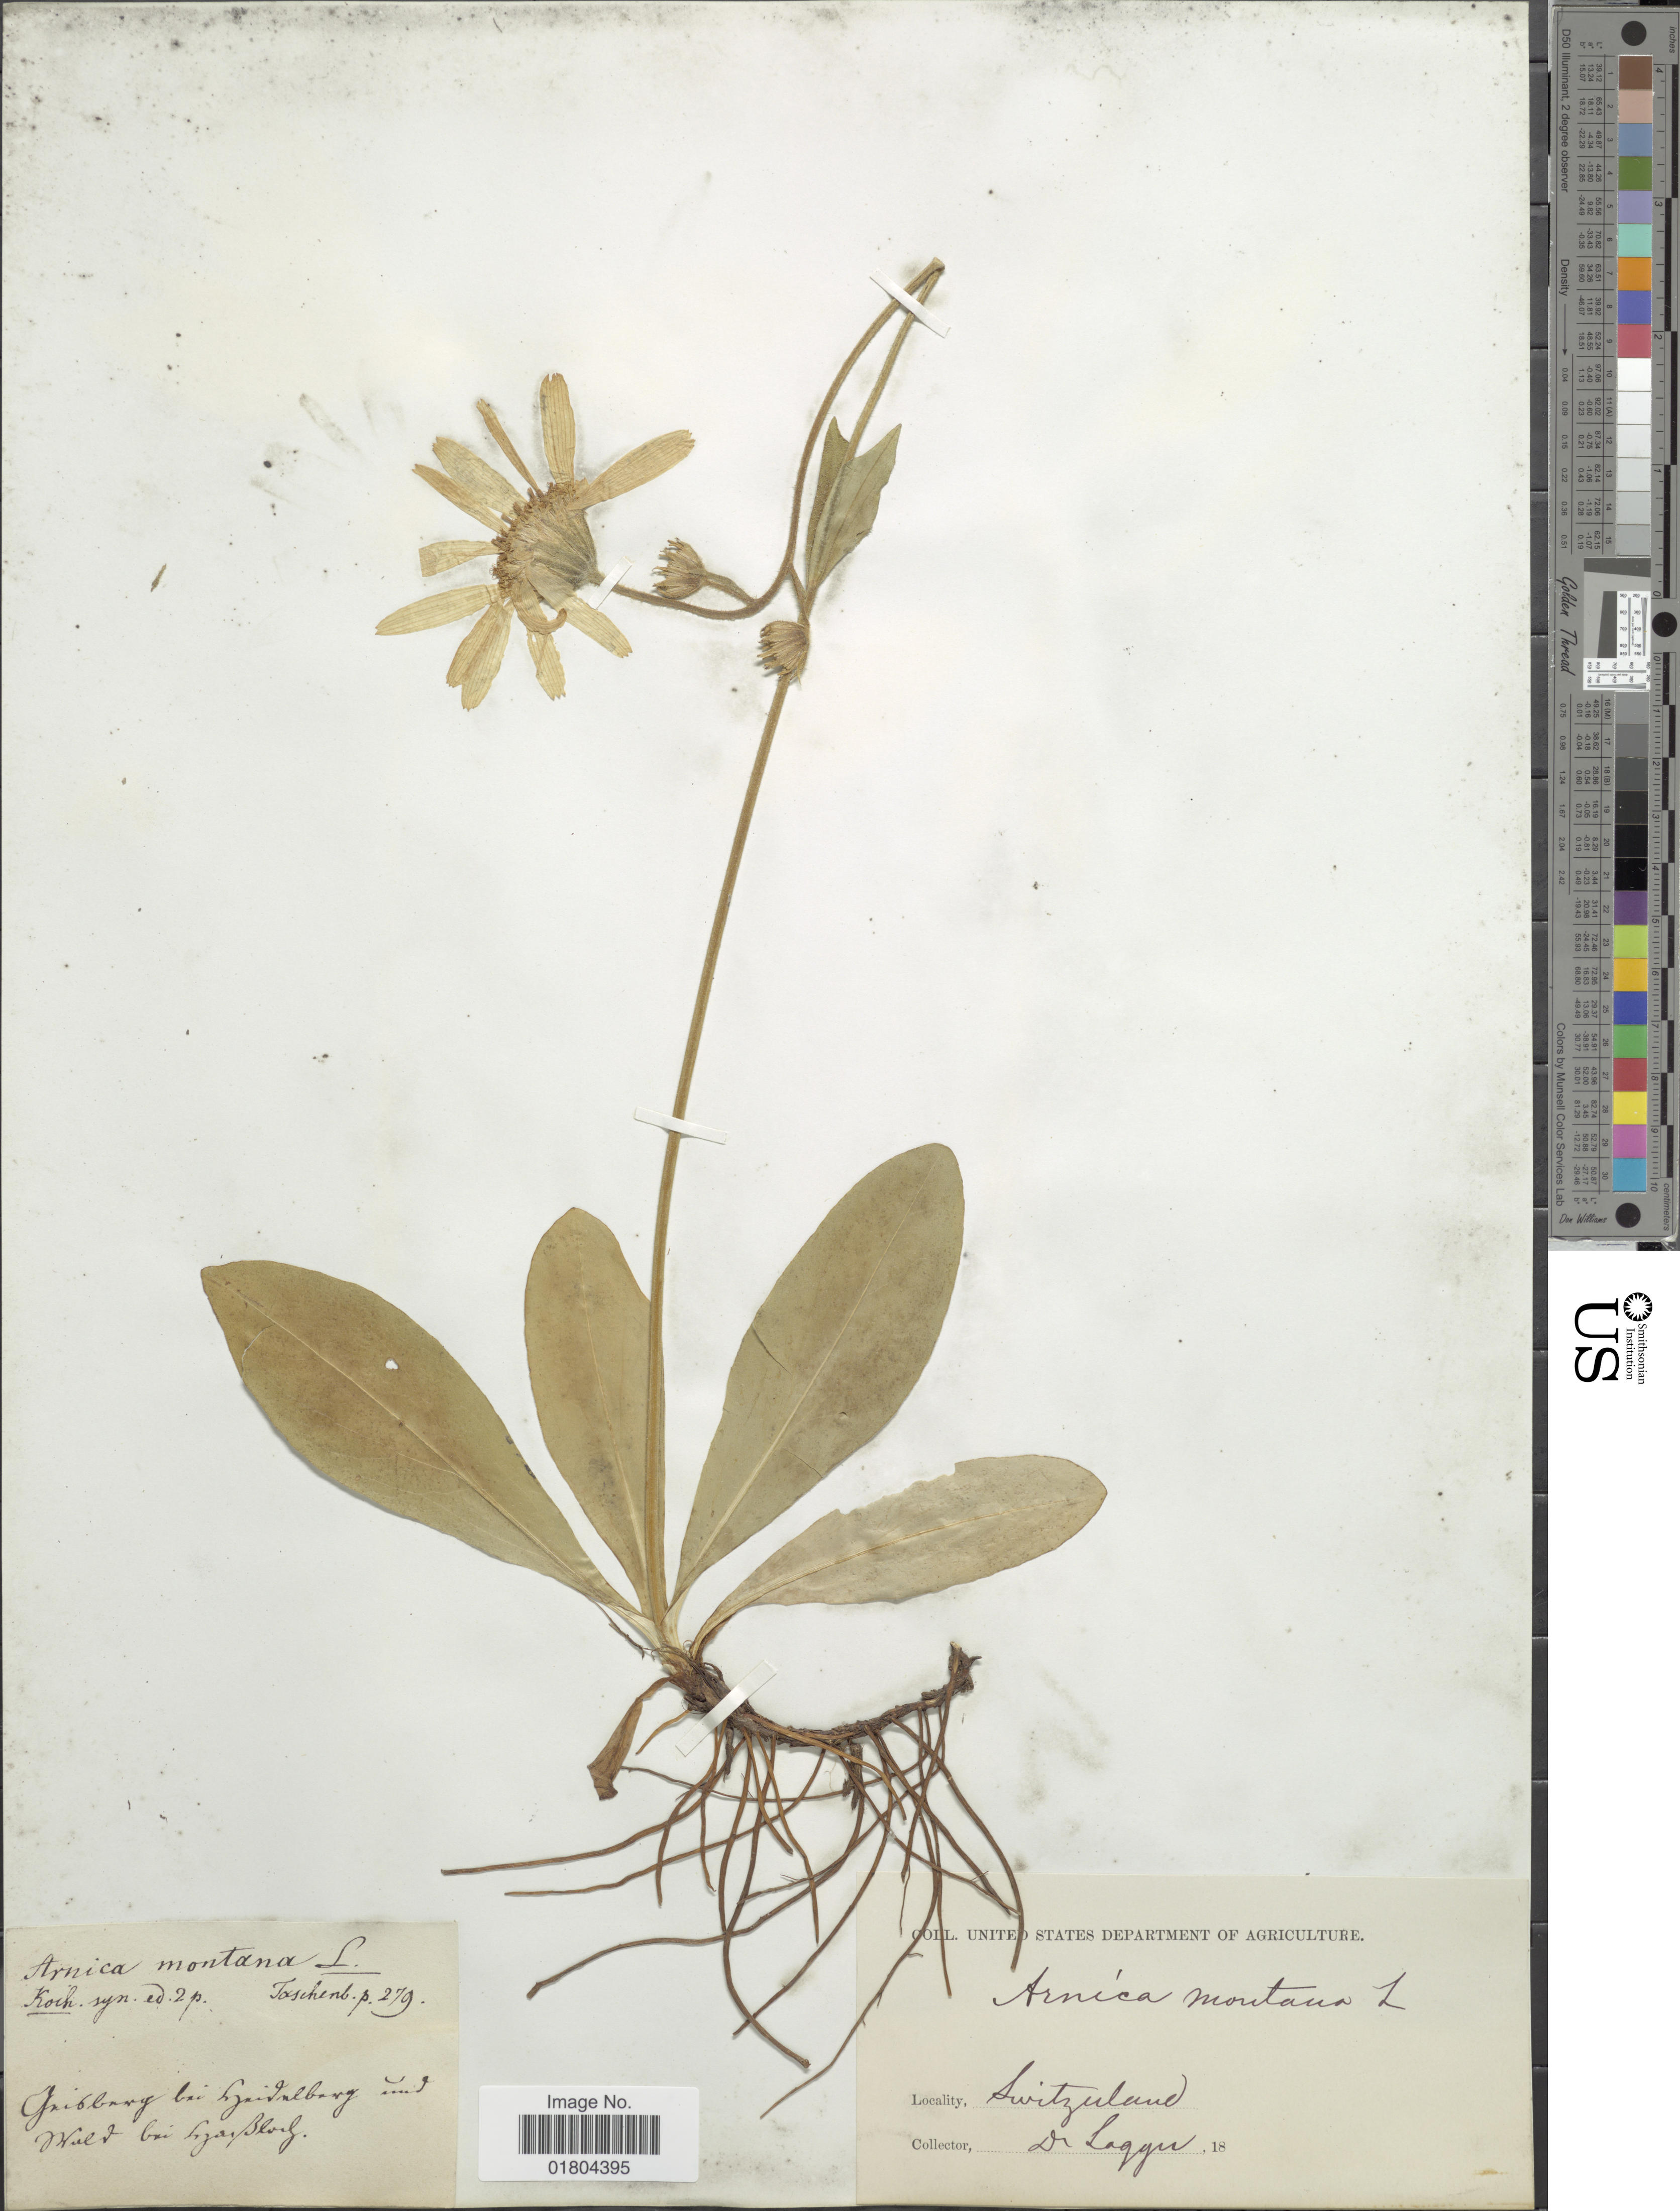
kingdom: Plantae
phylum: Tracheophyta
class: Magnoliopsida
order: Asterales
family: Asteraceae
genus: Arnica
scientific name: Arnica montana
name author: L.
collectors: F. J. Lagger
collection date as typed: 18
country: Switzerland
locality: Gribburg bai [illegible text] und Wald bai [illegible text]